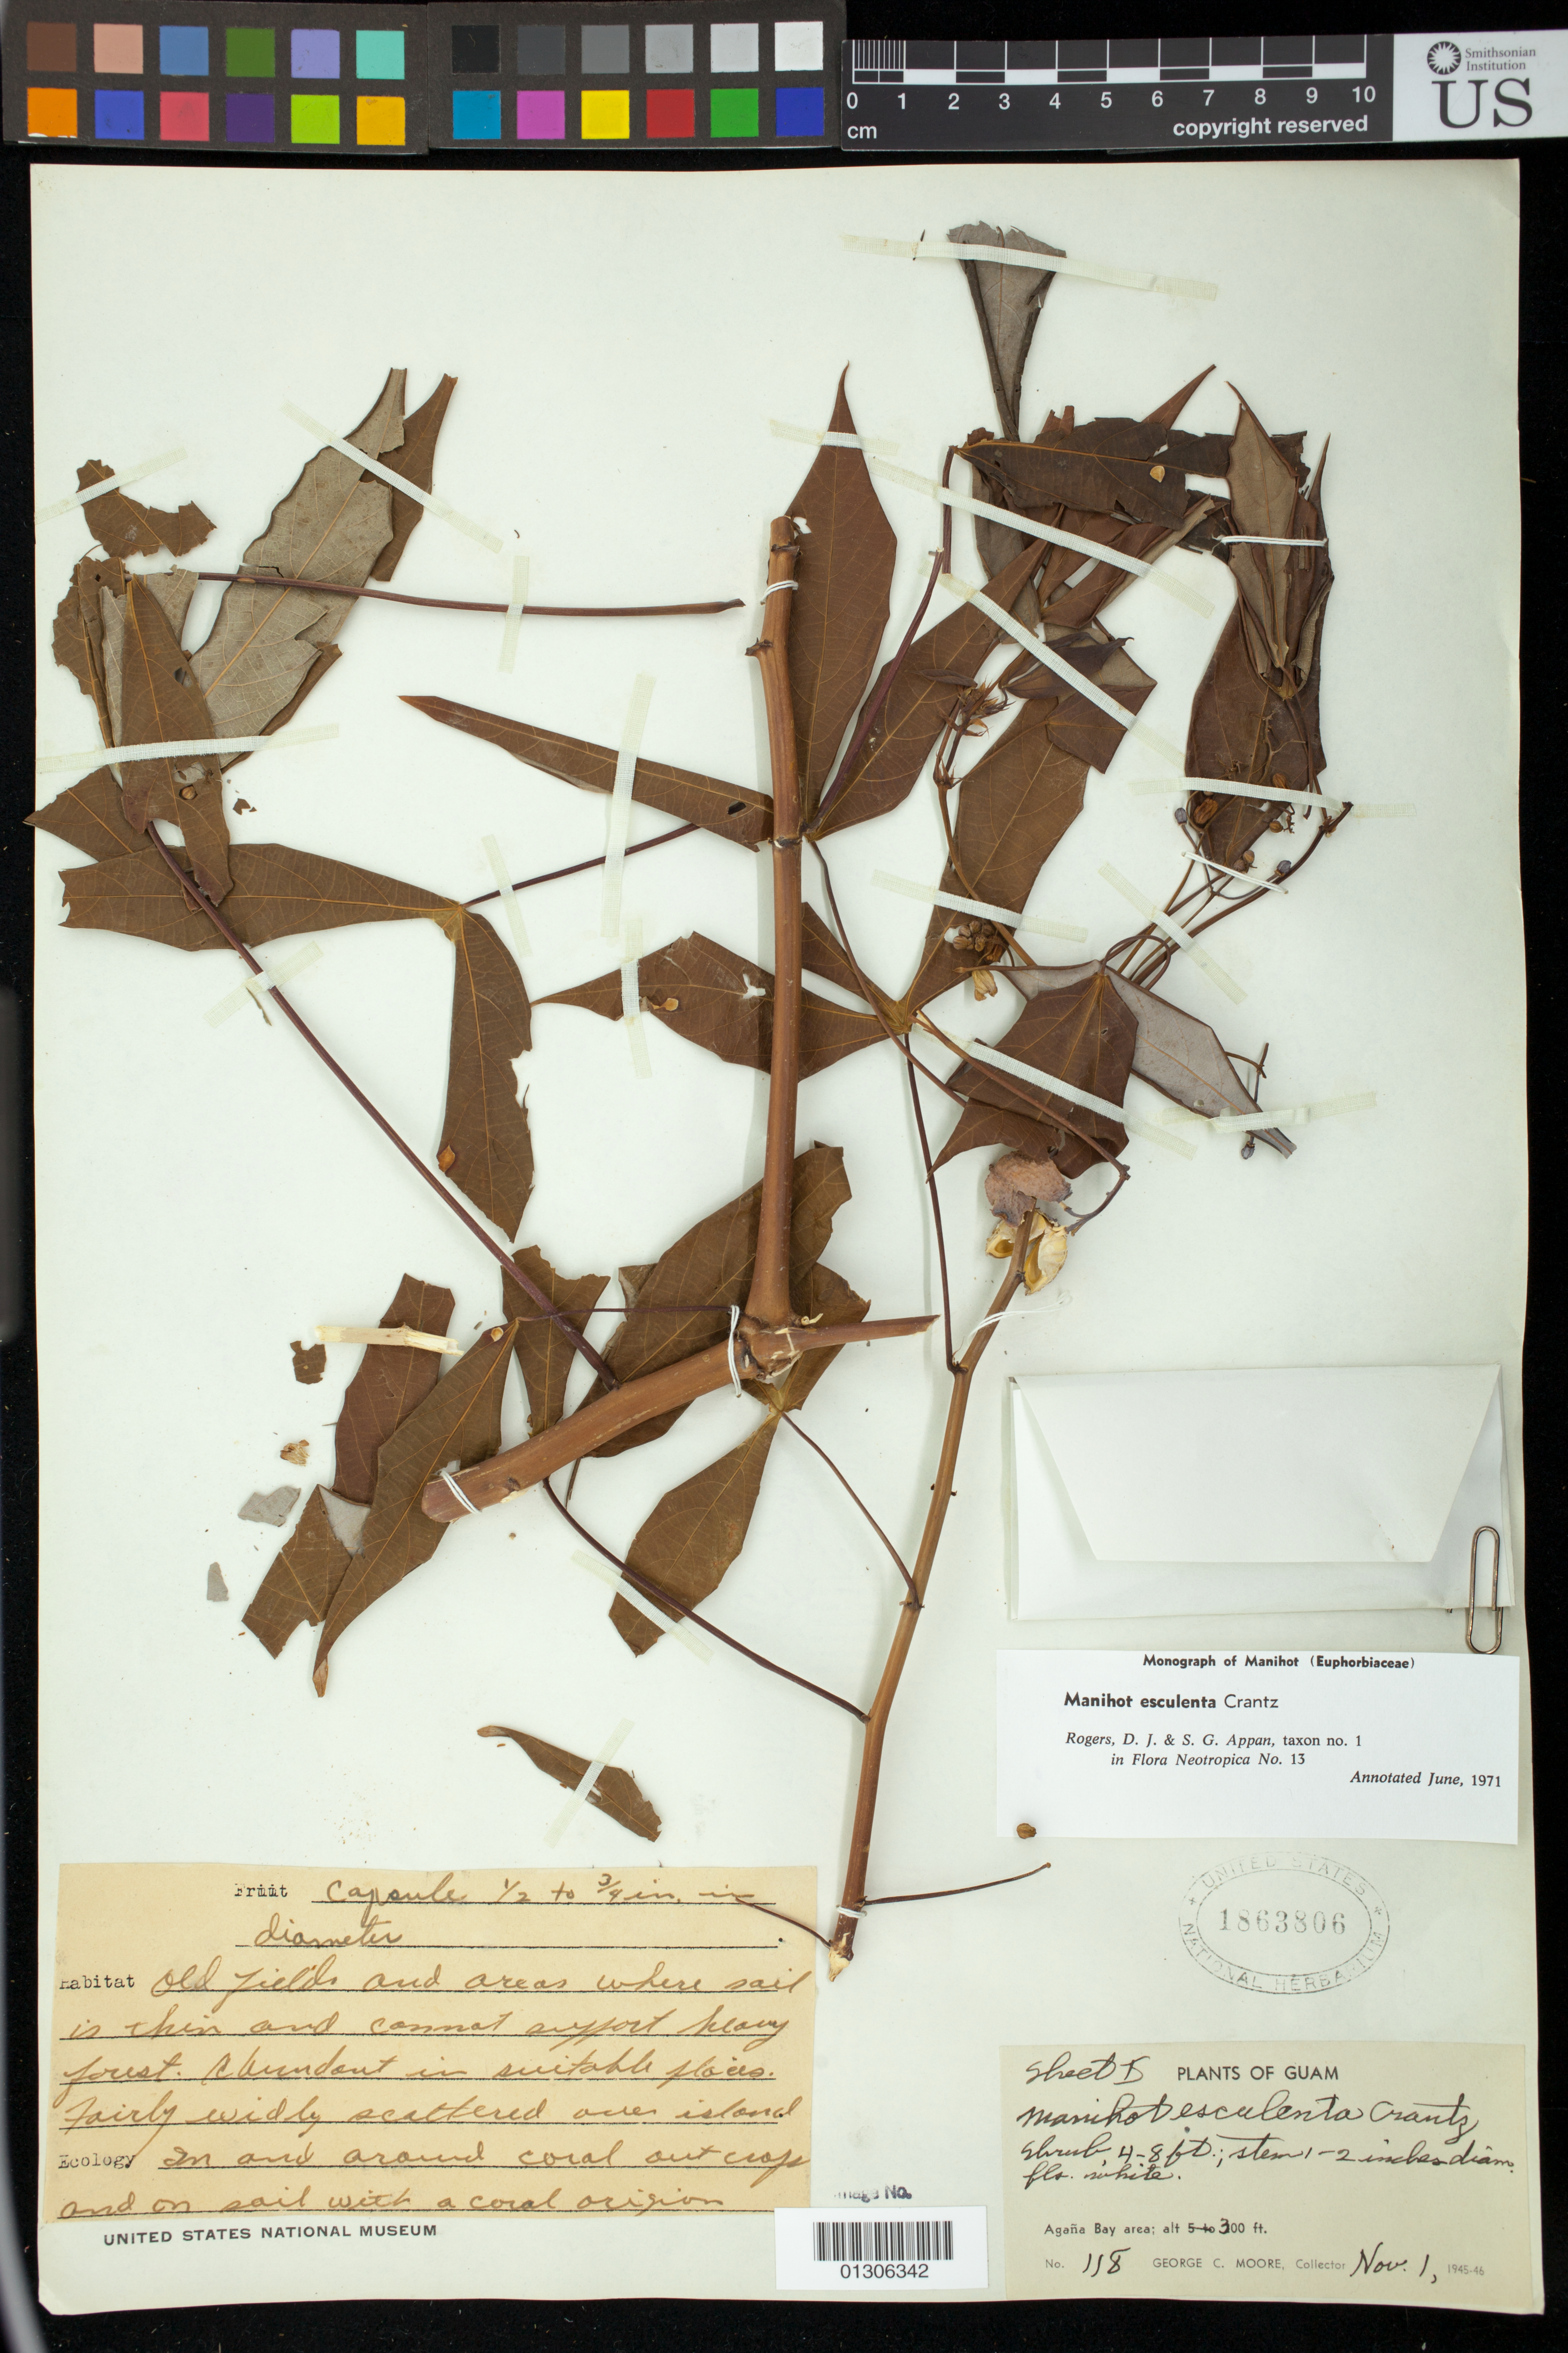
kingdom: Plantae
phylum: Tracheophyta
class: Magnoliopsida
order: Malpighiales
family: Euphorbiaceae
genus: Manihot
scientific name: Manihot esculenta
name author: Crantz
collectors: G. C. Moore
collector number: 118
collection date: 1945-11-01 or 1946-11-01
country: Guam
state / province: Hagatna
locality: Agaña Bay area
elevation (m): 91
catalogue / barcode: US 1863806